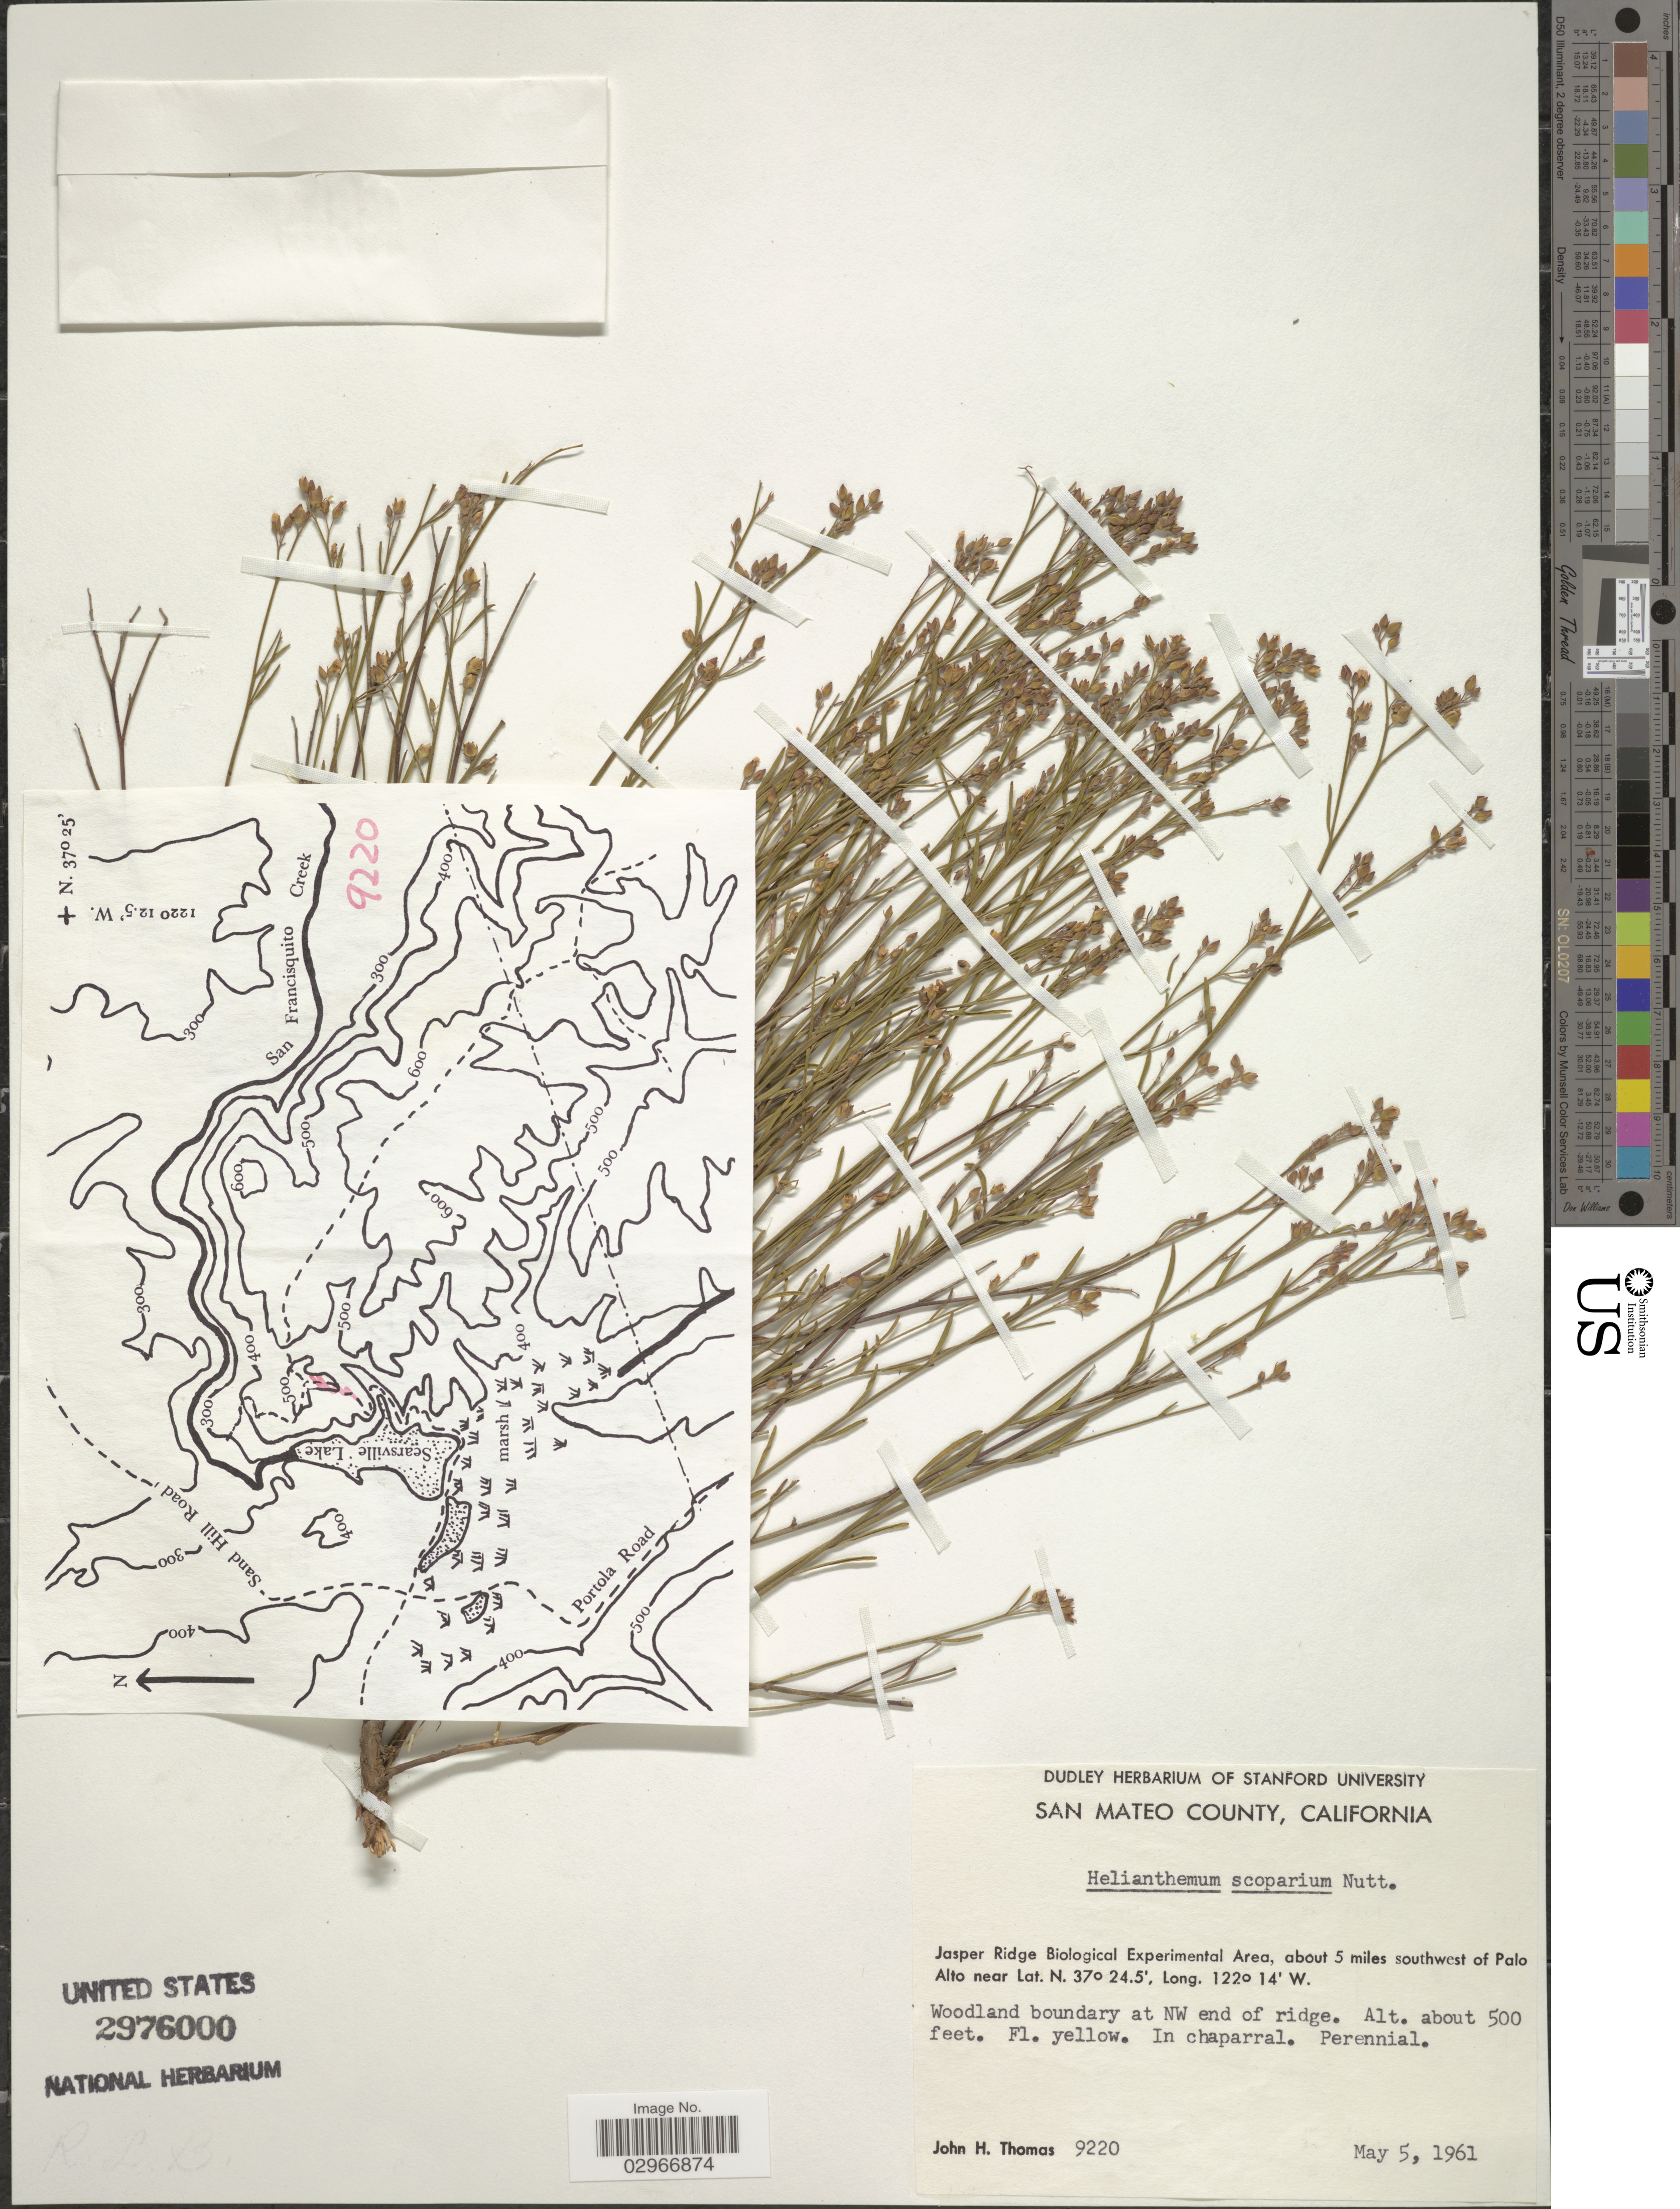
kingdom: Plantae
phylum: Tracheophyta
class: Magnoliopsida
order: Malvales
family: Cistaceae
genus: Helianthemum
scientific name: Helianthemum suffrutescens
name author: B. Schreiber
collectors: J. H. Thomas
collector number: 9220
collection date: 1961-05-05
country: United States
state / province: California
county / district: San Mateo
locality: San Mateo County. Jasper Ridge Biological Experimental Area, about 5 miles southwest of Palo Alto. Woodland boundary at NW end of ridge.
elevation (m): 152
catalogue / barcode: US 2976000